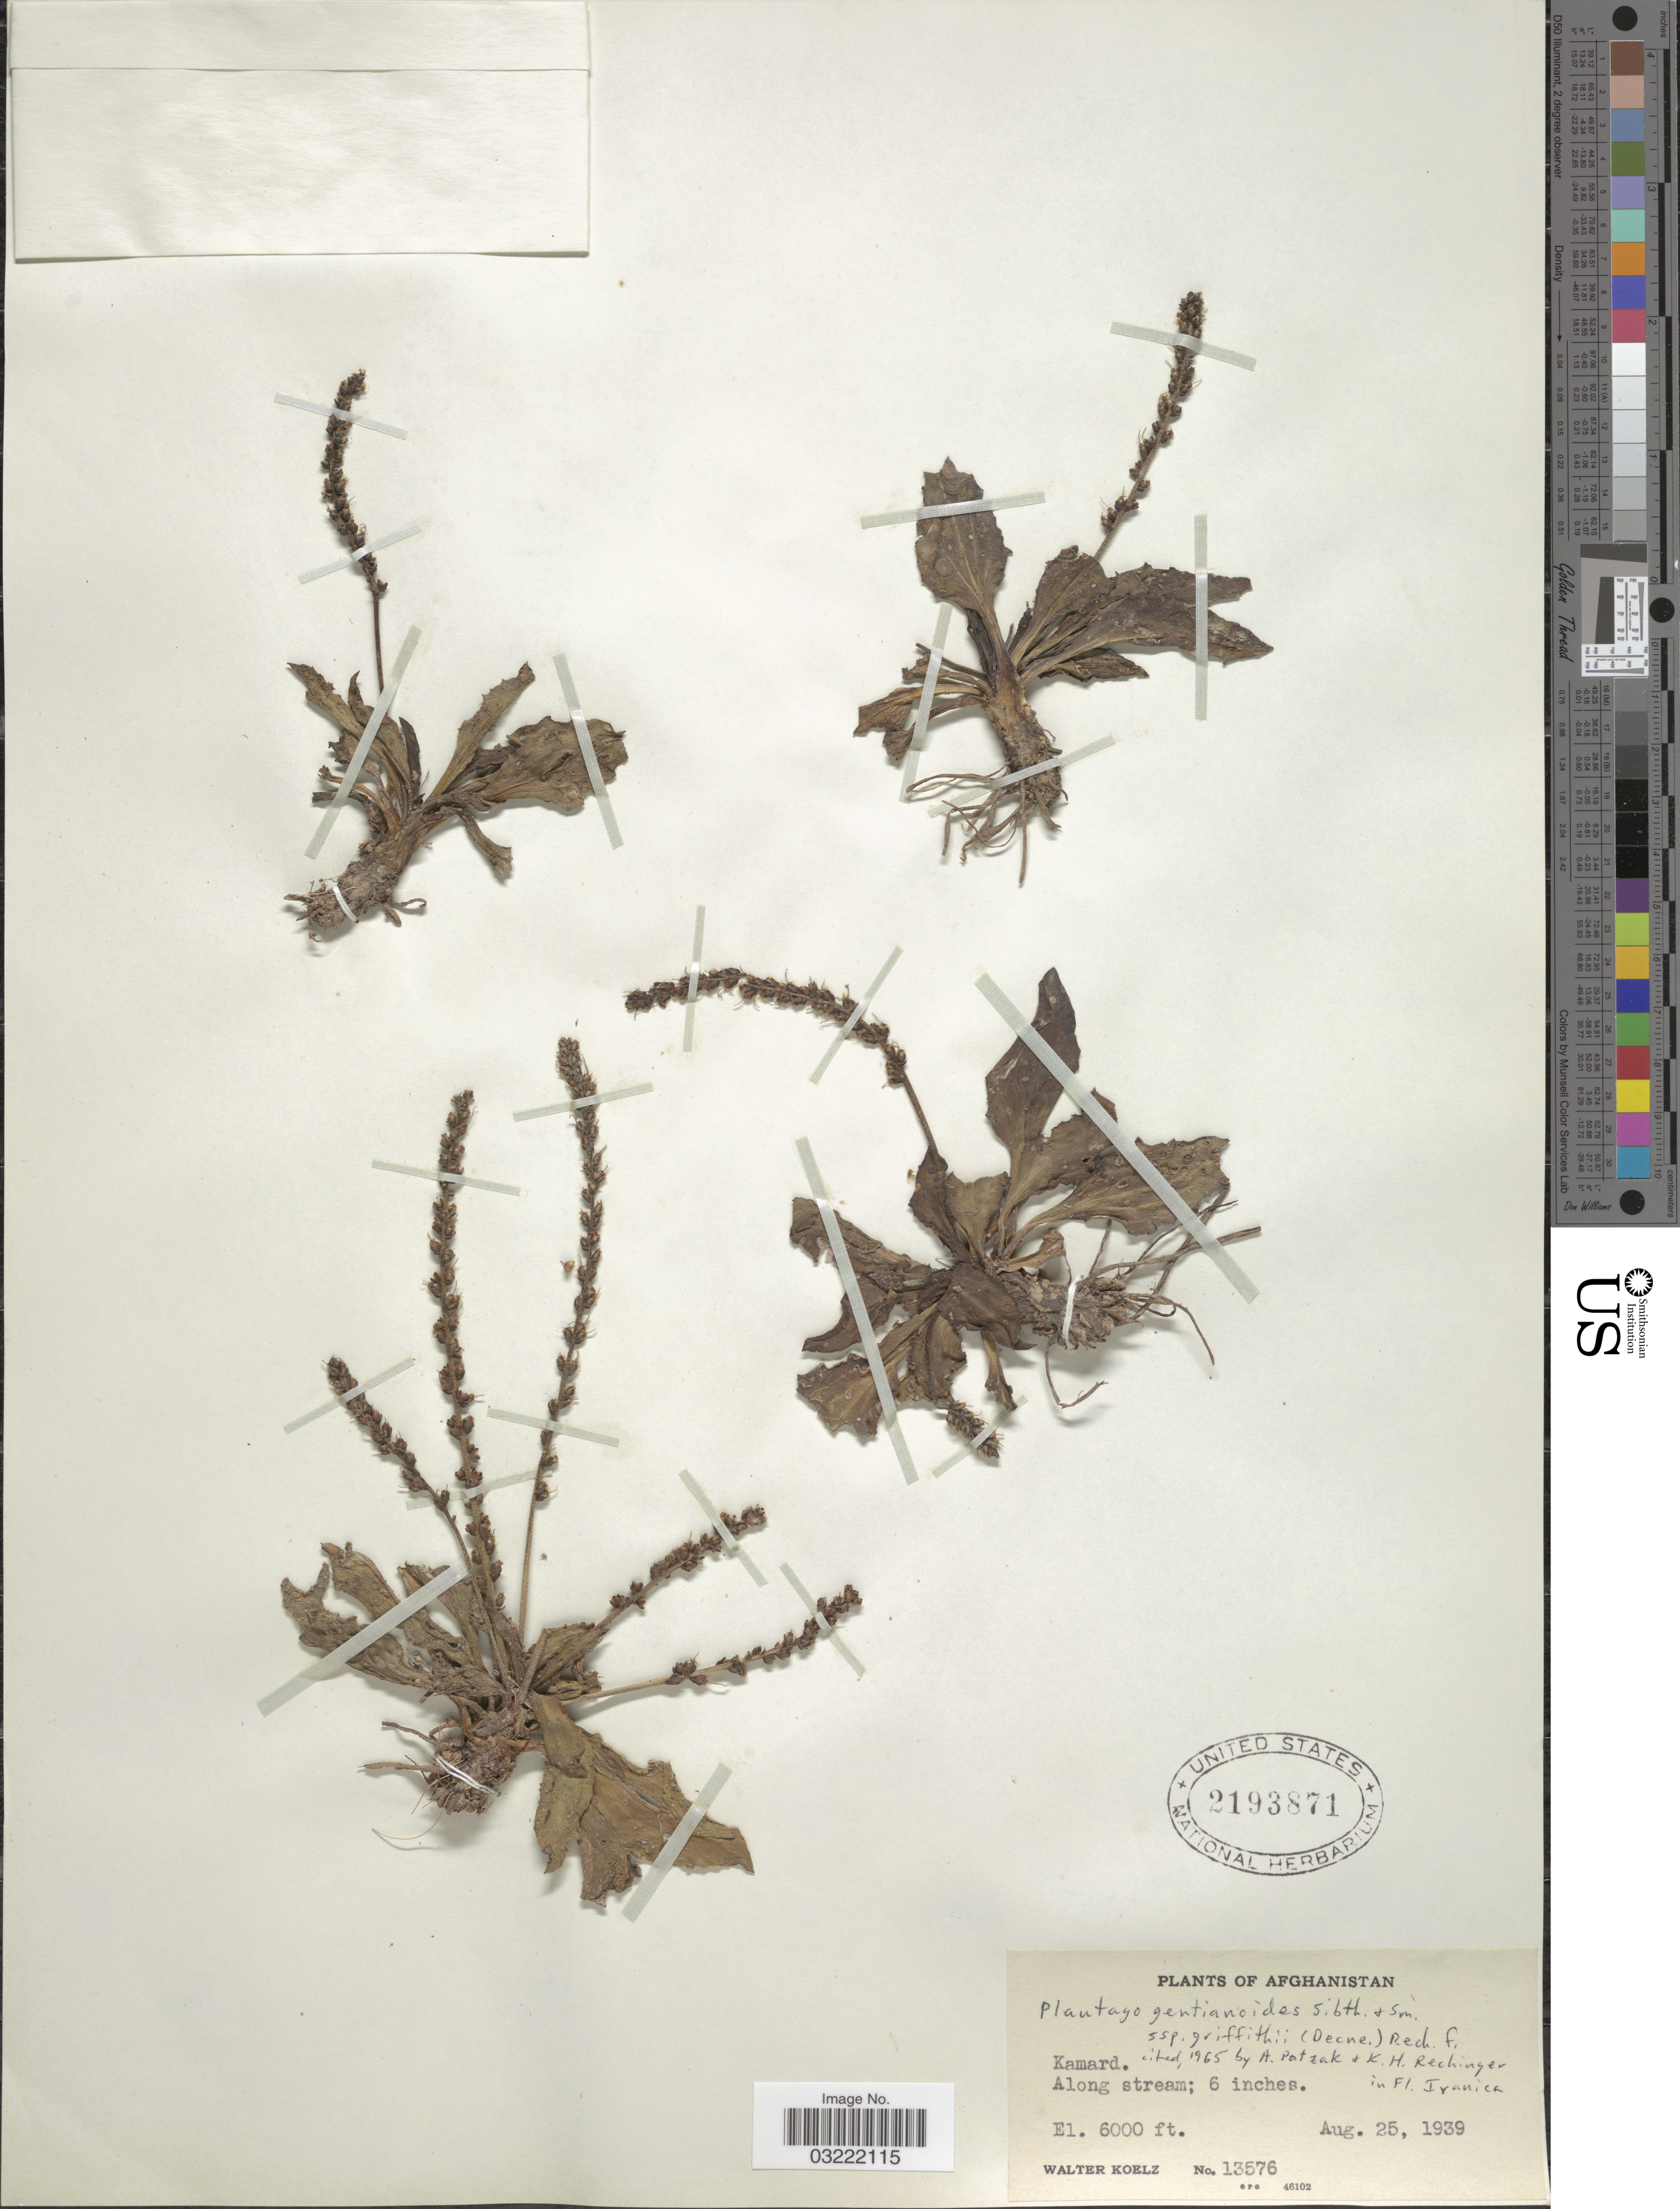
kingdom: Plantae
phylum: Tracheophyta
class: Magnoliopsida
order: Lamiales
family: Plantaginaceae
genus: Plantago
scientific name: Plantago gentianoides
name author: Sibth. & Sm.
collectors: W. N. Koelz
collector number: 13576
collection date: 1939-08-25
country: Afghanistan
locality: Kamard.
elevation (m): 1829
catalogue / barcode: US 2193871